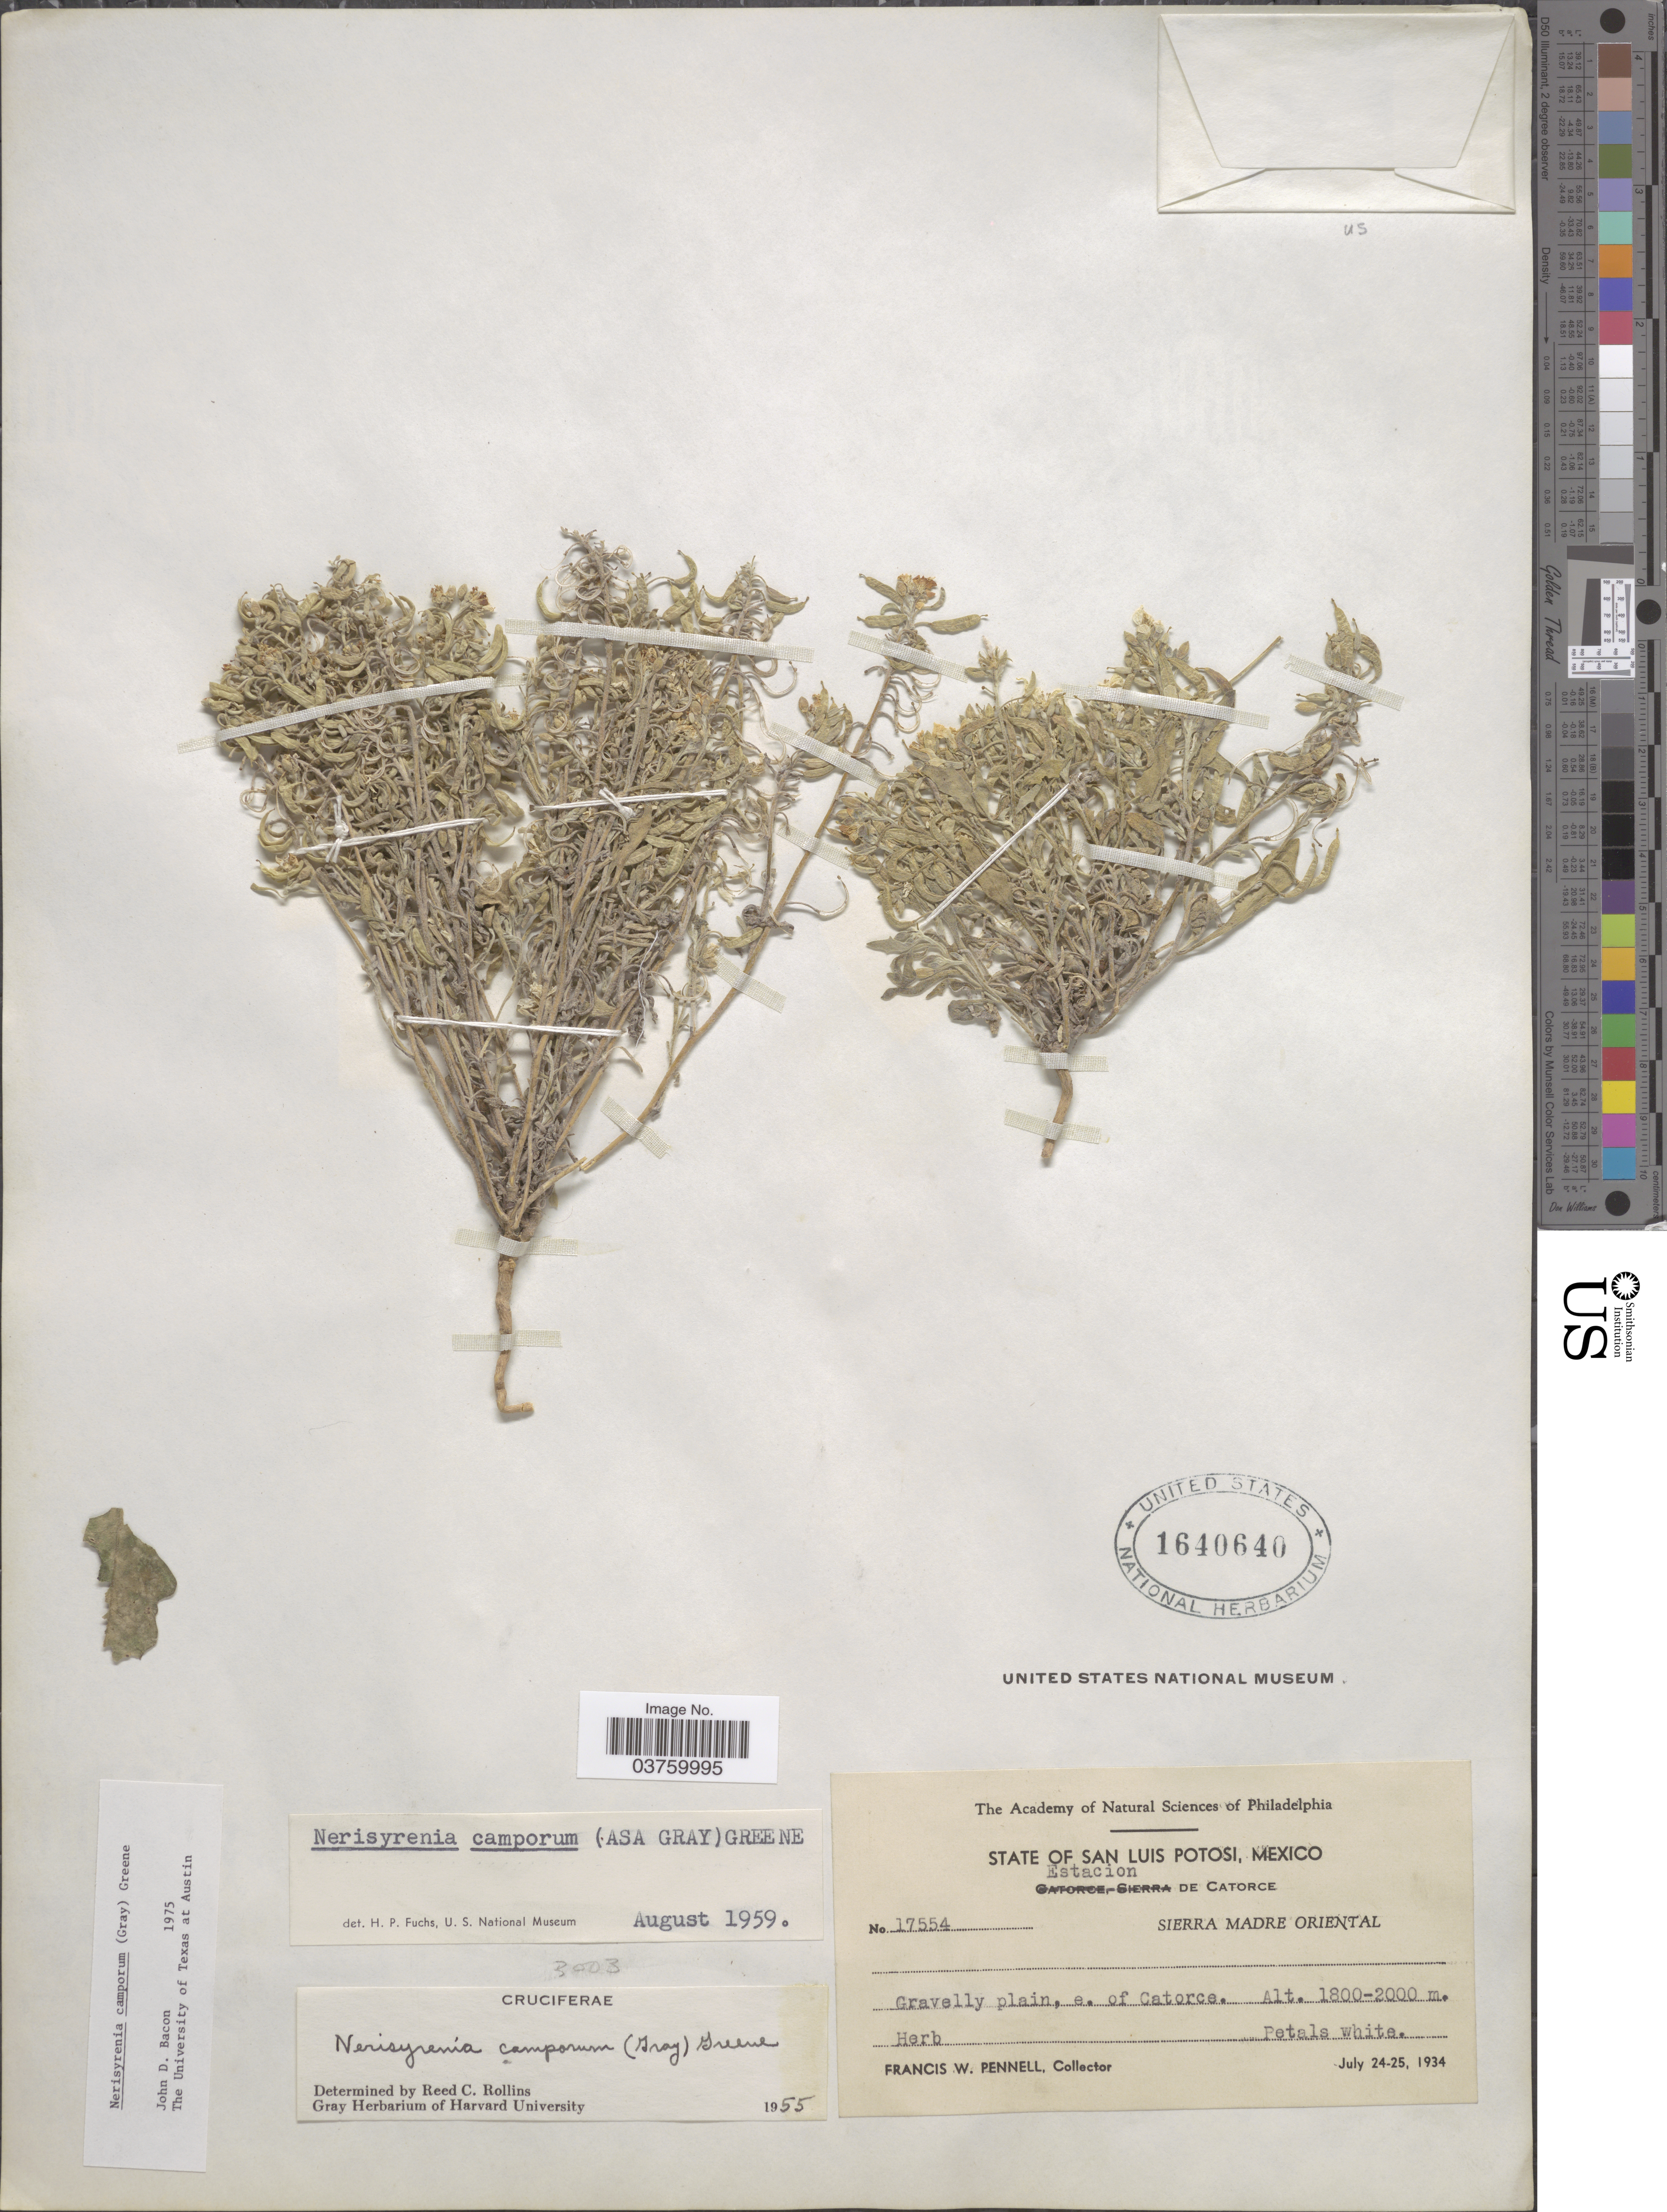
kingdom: Plantae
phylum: Tracheophyta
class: Magnoliopsida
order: Brassicales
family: Brassicaceae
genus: Nerisyrenia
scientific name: Nerisyrenia camporum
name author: (A. Gray) Greene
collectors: F. W. Pennell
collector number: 17554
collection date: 1934-07-24/1934-07-25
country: Mexico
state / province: San Luis Potosí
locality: Estacion de Catorce. Sierra Madre Oriental. Gravelly plain, e. of Catorce.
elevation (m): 1800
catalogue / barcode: US 1640640